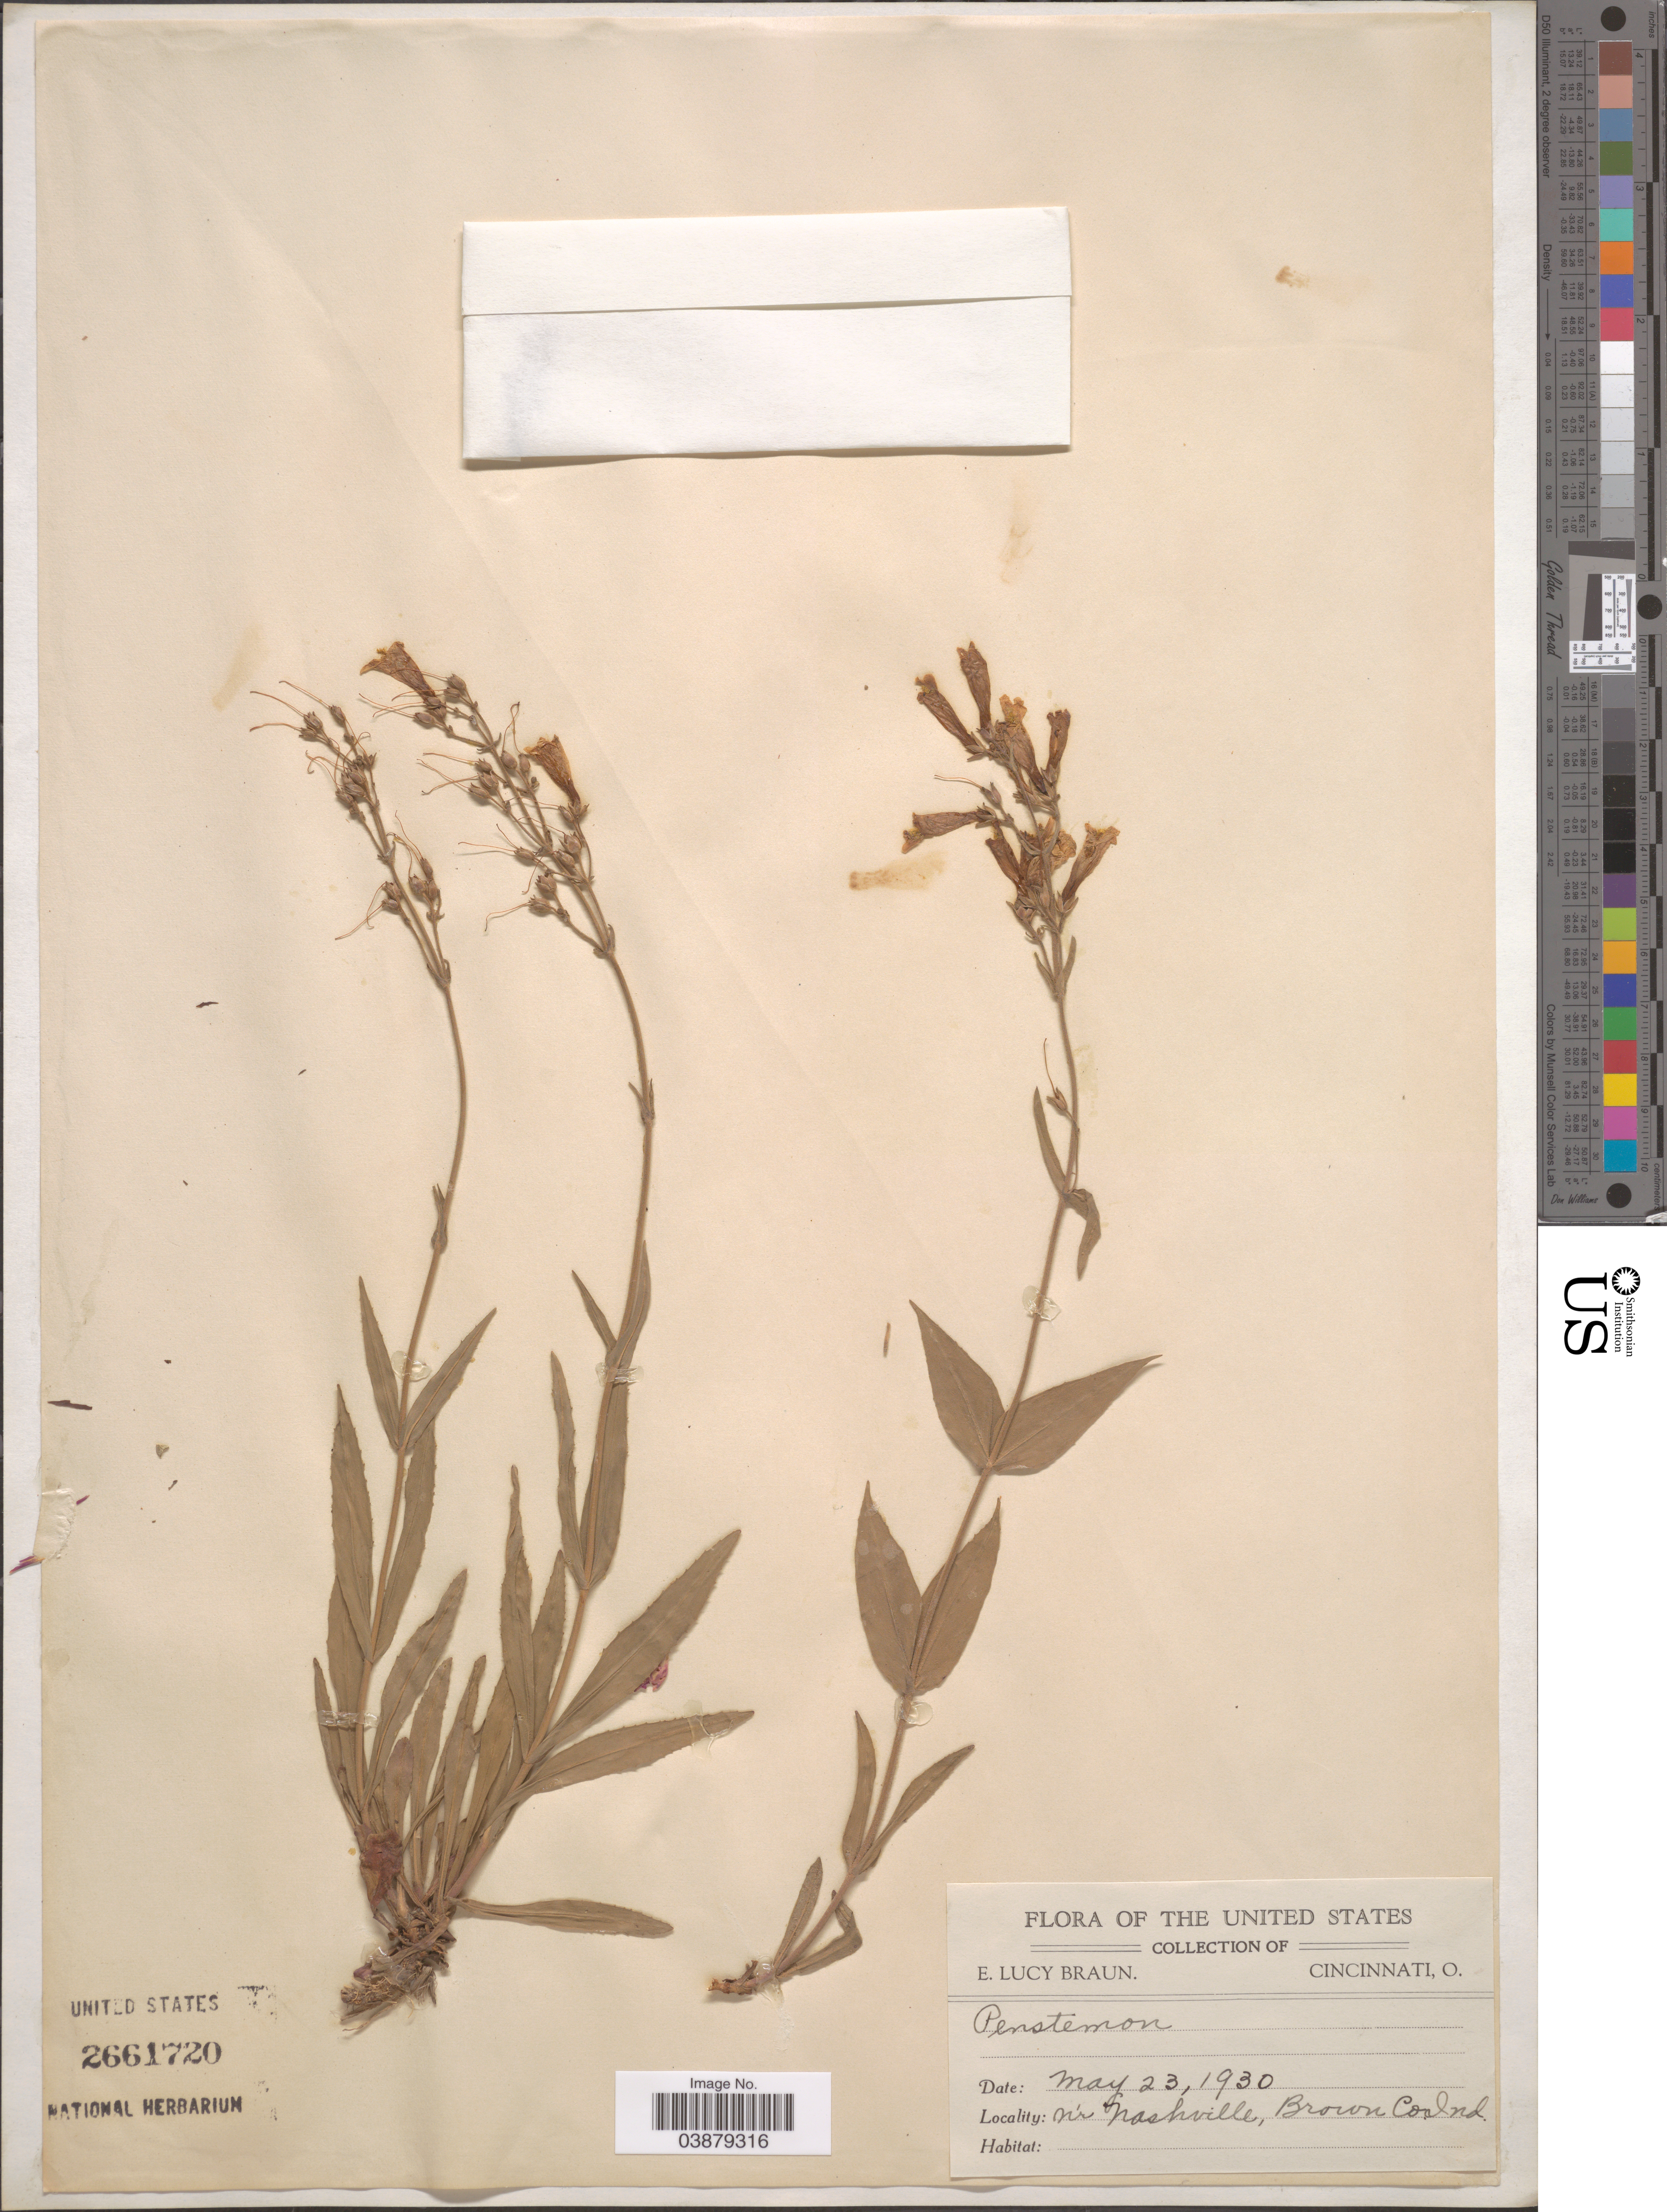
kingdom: Plantae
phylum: Tracheophyta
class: Magnoliopsida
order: Lamiales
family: Plantaginaceae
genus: Penstemon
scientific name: Penstemon sp.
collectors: E. L. Braun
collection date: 1930-05-23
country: United States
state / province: Indiana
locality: Nr Nashville, Brown Co. Ind.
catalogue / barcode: US 2661720